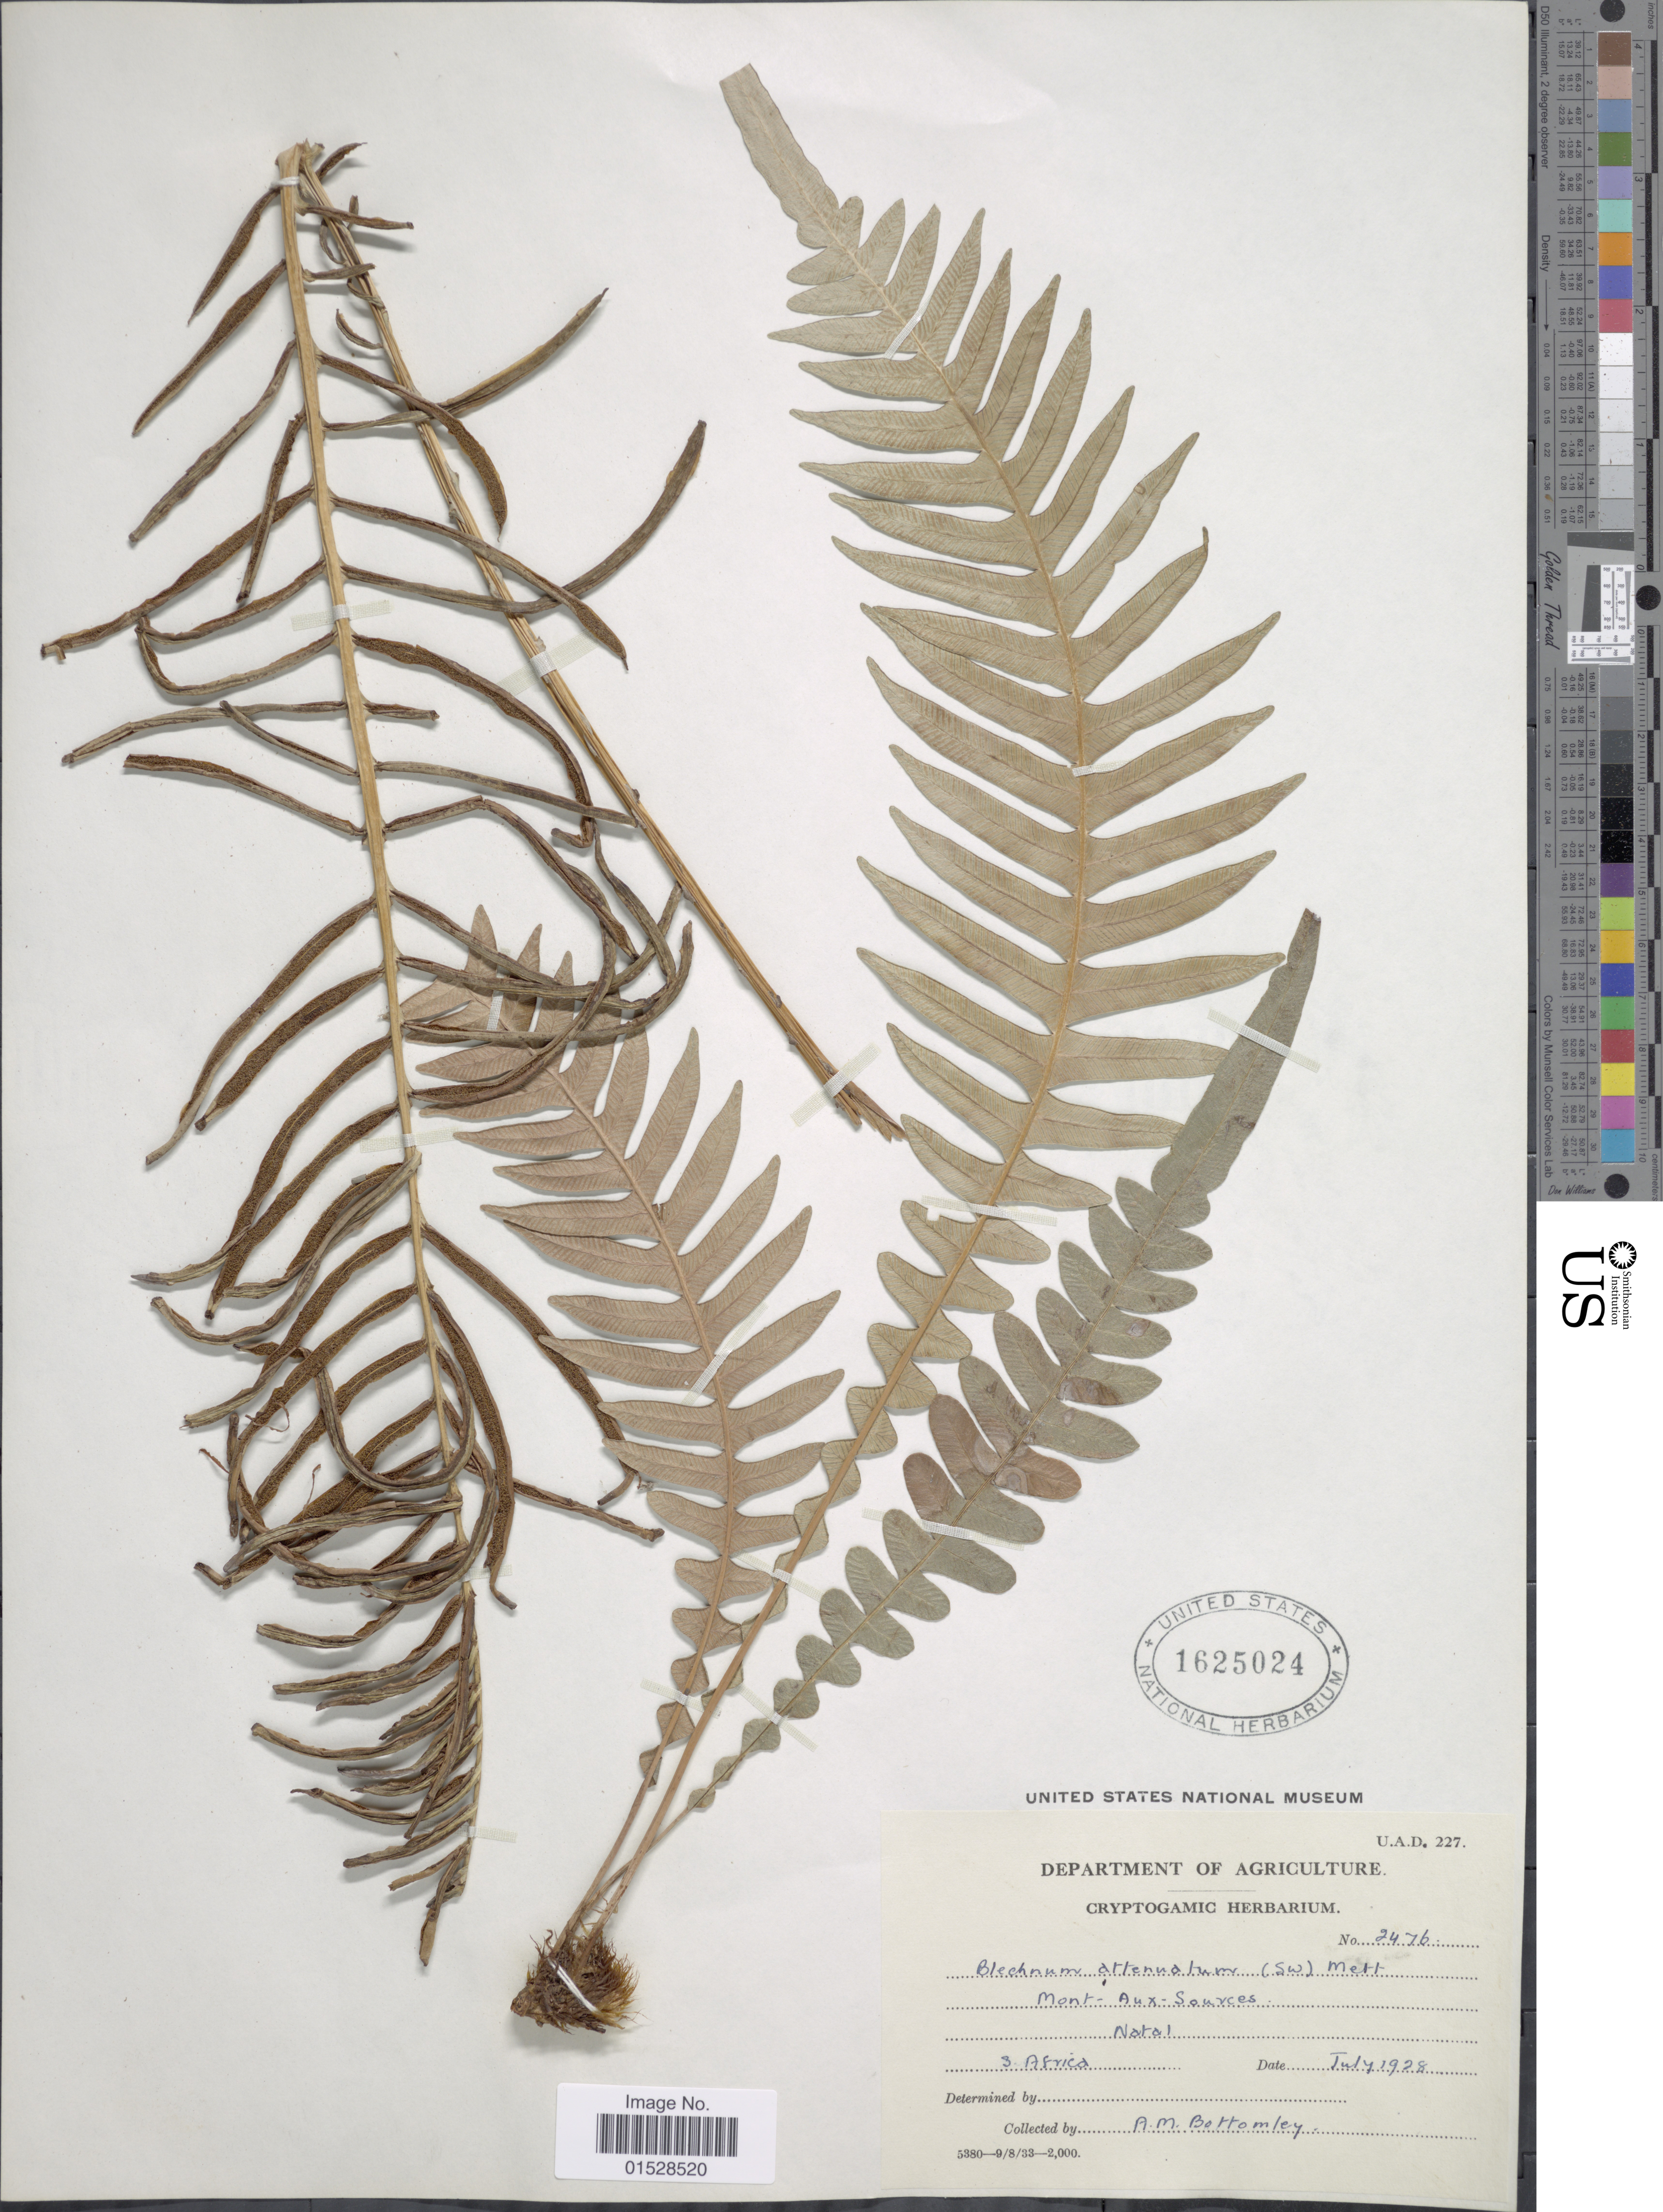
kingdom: Plantae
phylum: Tracheophyta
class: Polypodiopsida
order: Polypodiales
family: Blechnaceae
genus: Lomaridium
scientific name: Lomaridium attenuatum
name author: (Sw.) Gasper & V.A.O. Dittrich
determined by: Vazquez, R.; Molino, S.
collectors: A. Bottomley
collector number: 2476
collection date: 1928-07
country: South Africa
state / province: KwaZulu-Natal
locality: Natal, Mont-Aux-Sources.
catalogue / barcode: US 1625024